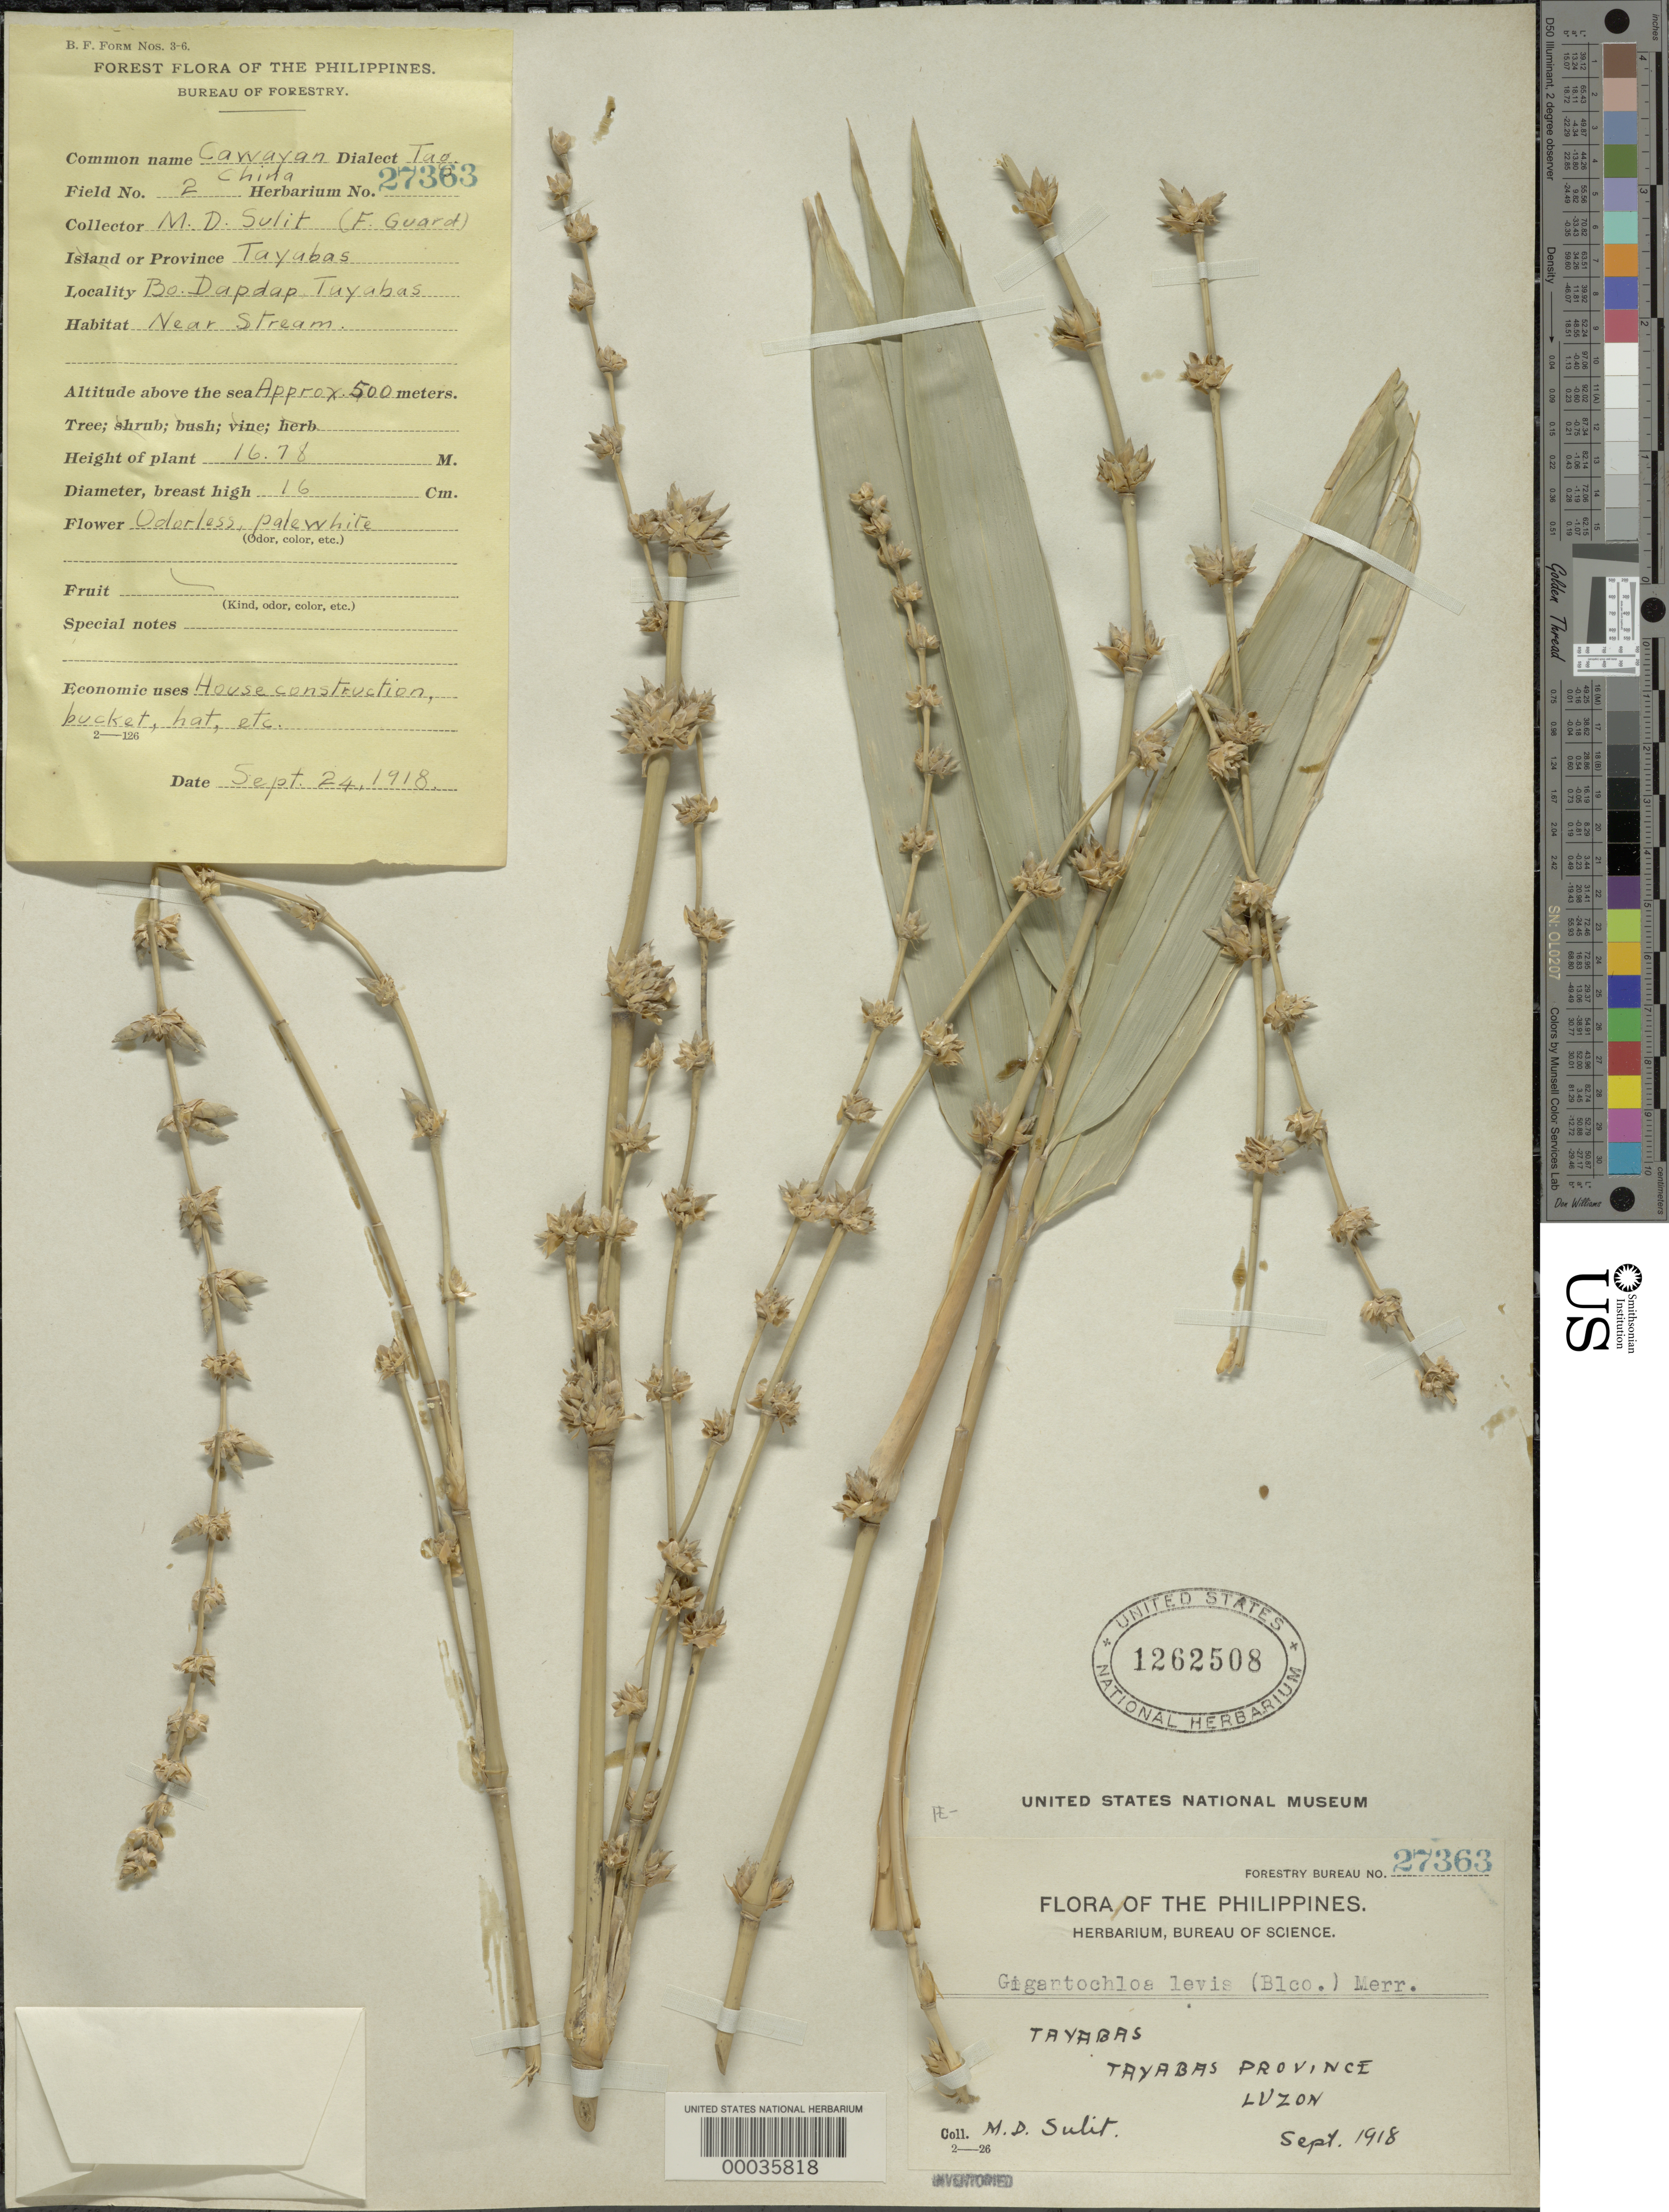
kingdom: Plantae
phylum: Tracheophyta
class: Liliopsida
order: Poales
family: Poaceae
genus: Dendrocalamus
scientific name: Dendrocalamus laevis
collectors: M. Subit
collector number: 27363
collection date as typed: Sep 1918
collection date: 1918-09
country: Philippines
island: Luzon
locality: Tayabas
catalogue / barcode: US 1262508